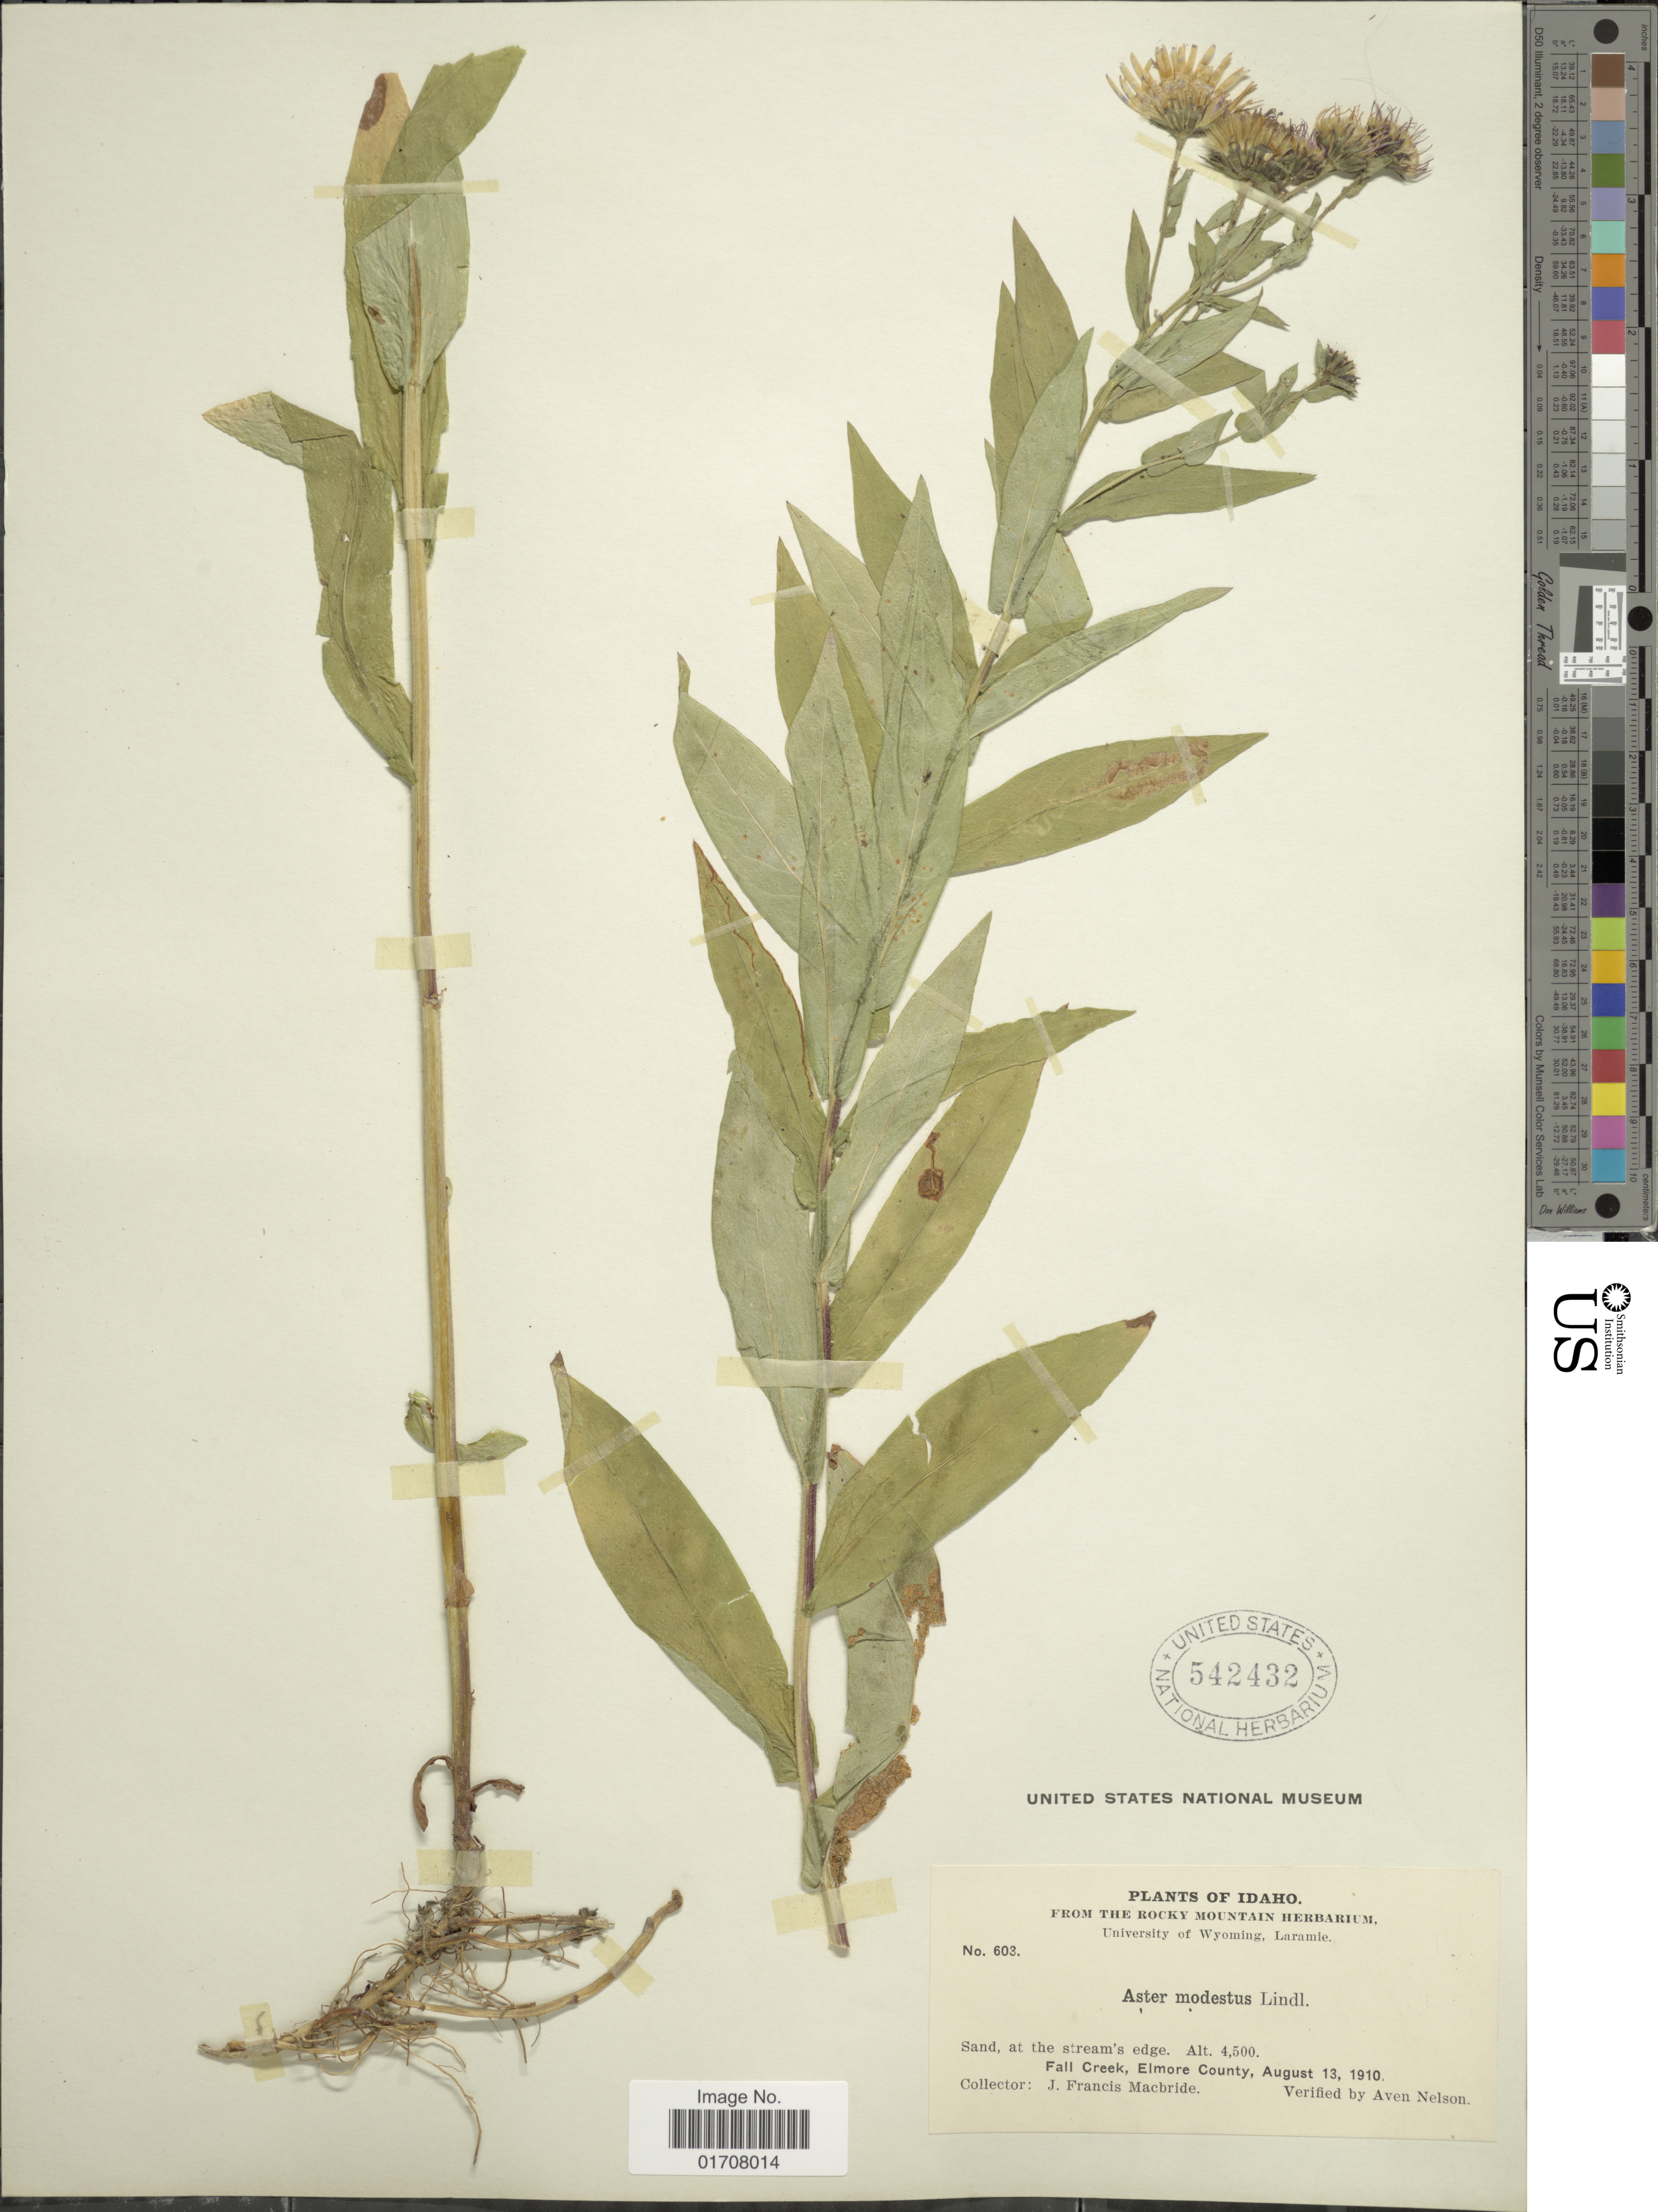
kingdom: Plantae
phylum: Tracheophyta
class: Magnoliopsida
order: Asterales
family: Asteraceae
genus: Canadanthus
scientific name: Canadanthus modestus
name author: (Lindl.) G.L. Nesom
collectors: J. F. Macbride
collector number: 603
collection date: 1910-08-13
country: United States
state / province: Idaho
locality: Sand, at the stream's edge, Fall Creek, Elmore County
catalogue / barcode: US 542432